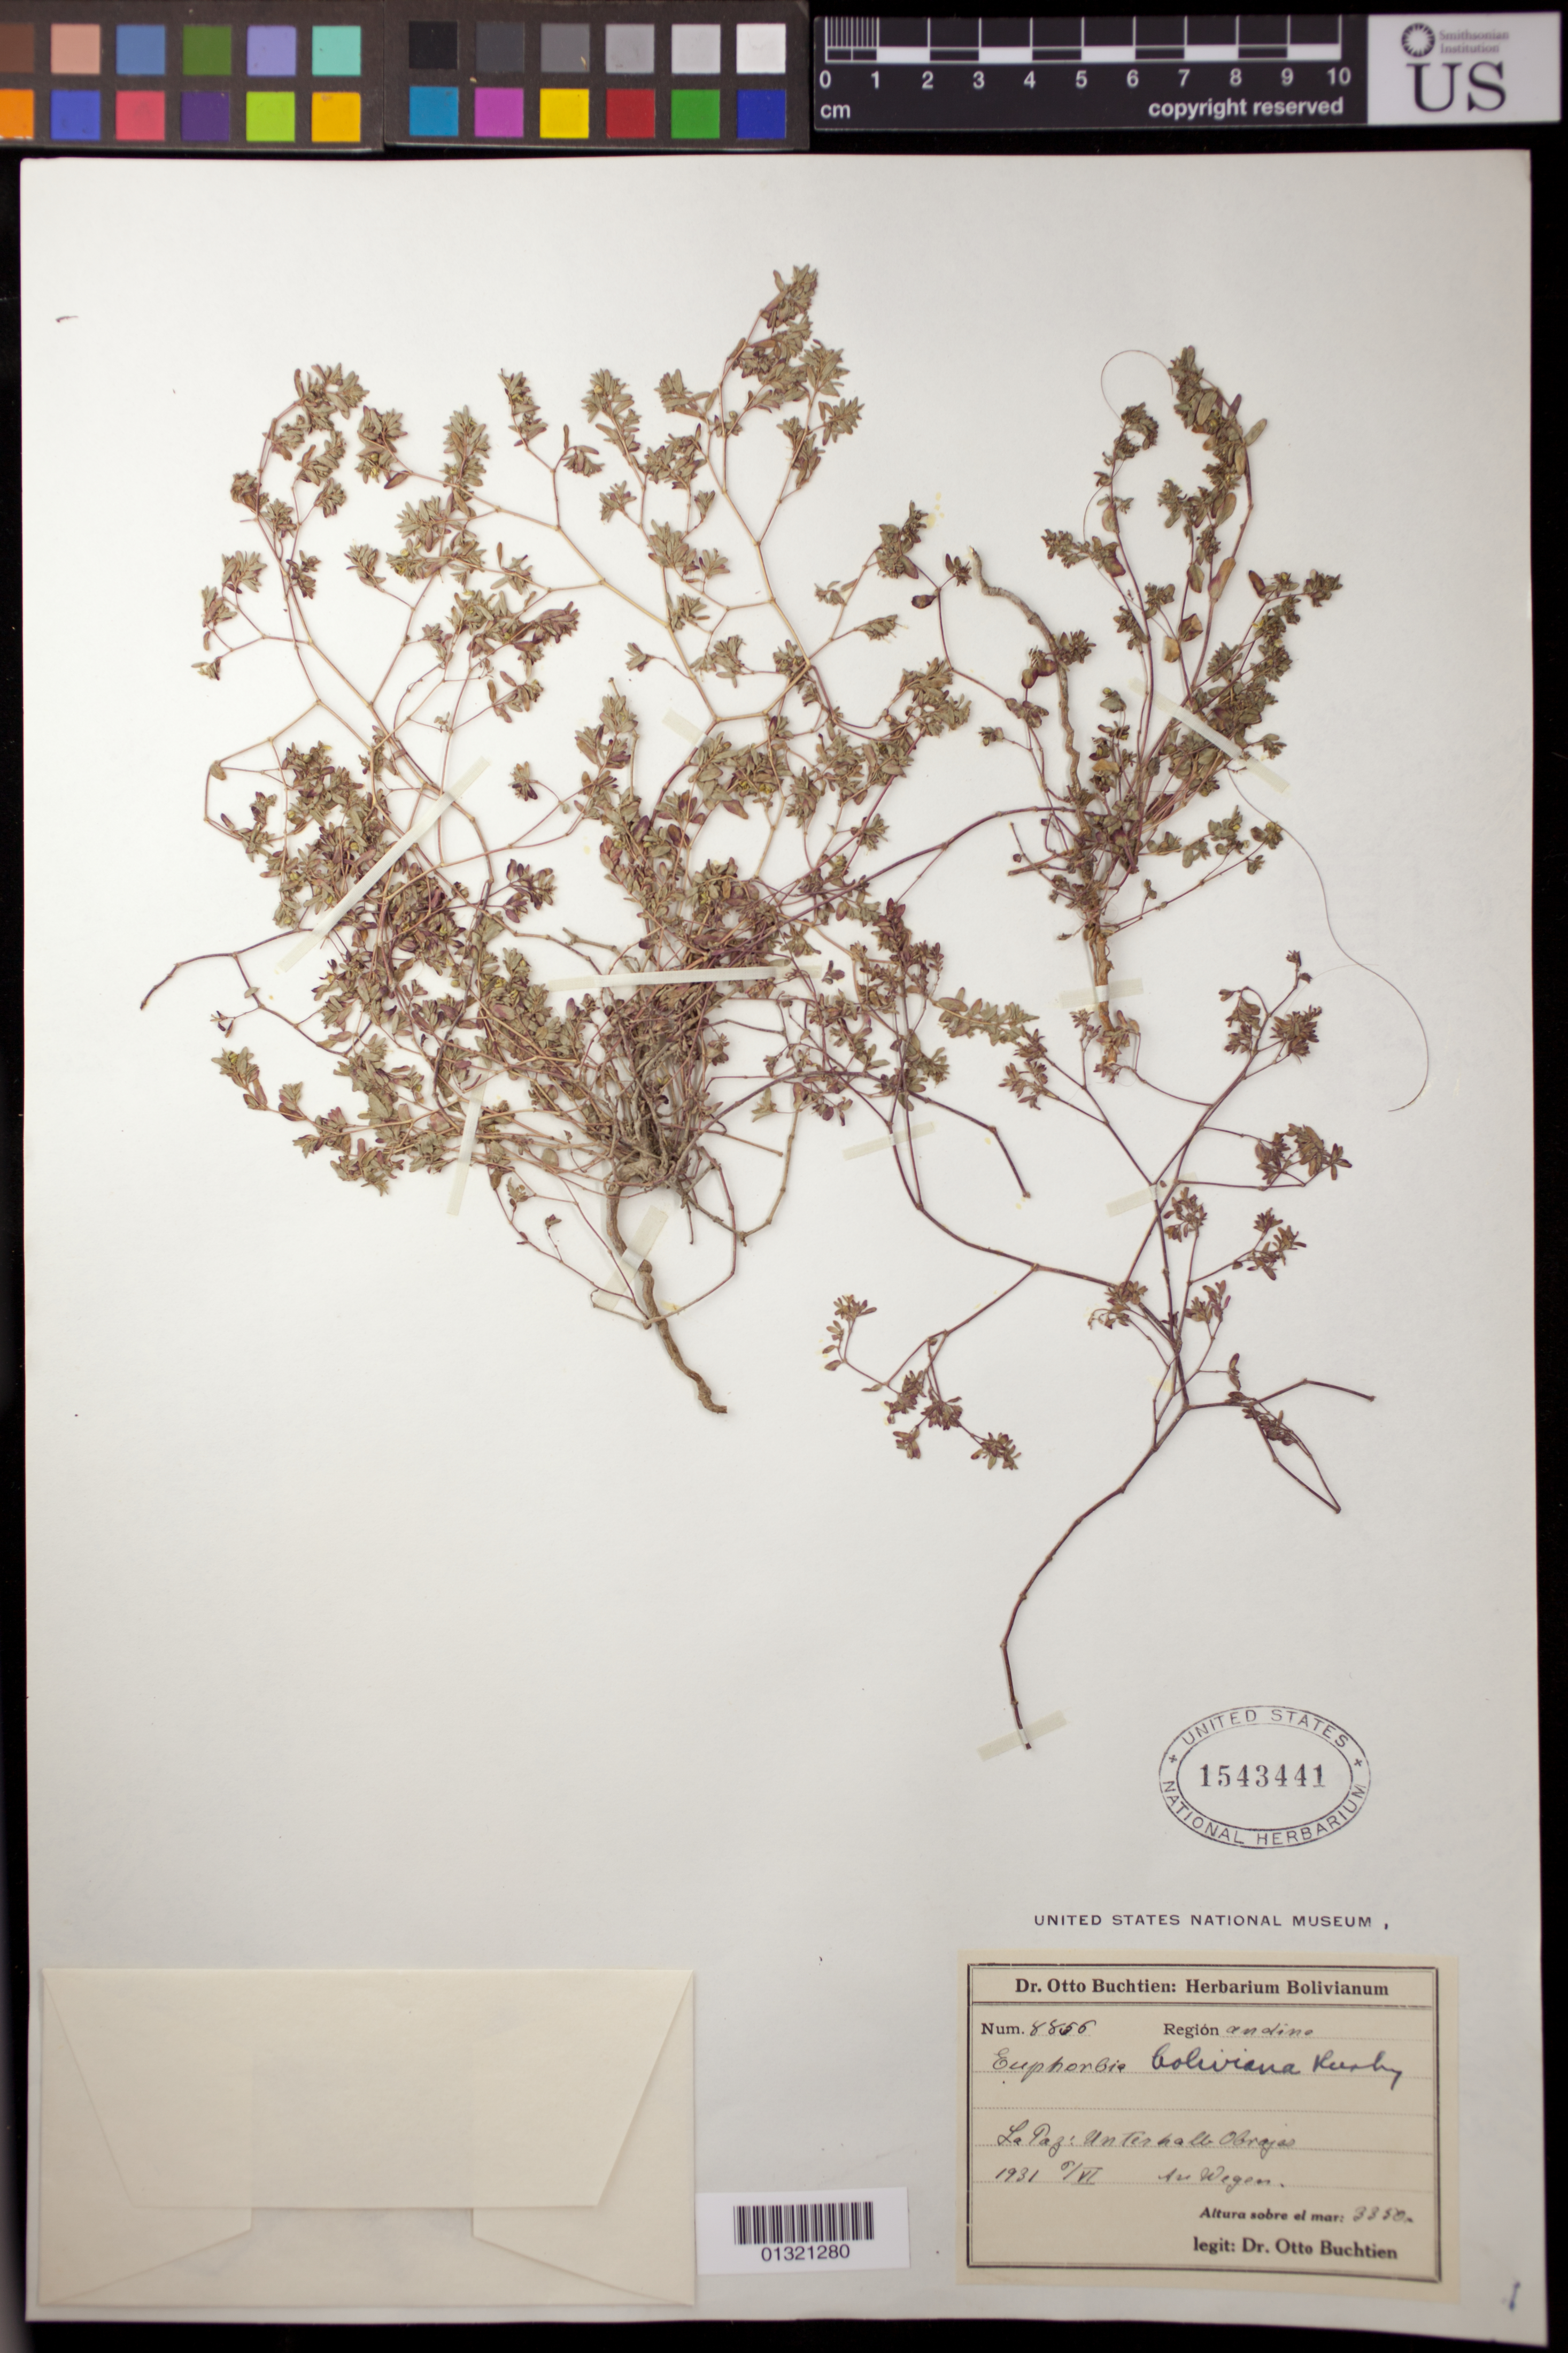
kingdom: Plantae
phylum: Tracheophyta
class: Magnoliopsida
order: Malpighiales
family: Euphorbiaceae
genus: Euphorbia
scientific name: Euphorbia hypericifolia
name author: L.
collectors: O. Buchtien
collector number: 8856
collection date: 1931-06-06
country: Bolivia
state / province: La Paz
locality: Unterhalb Obrajes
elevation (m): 3350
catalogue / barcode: US 1543441